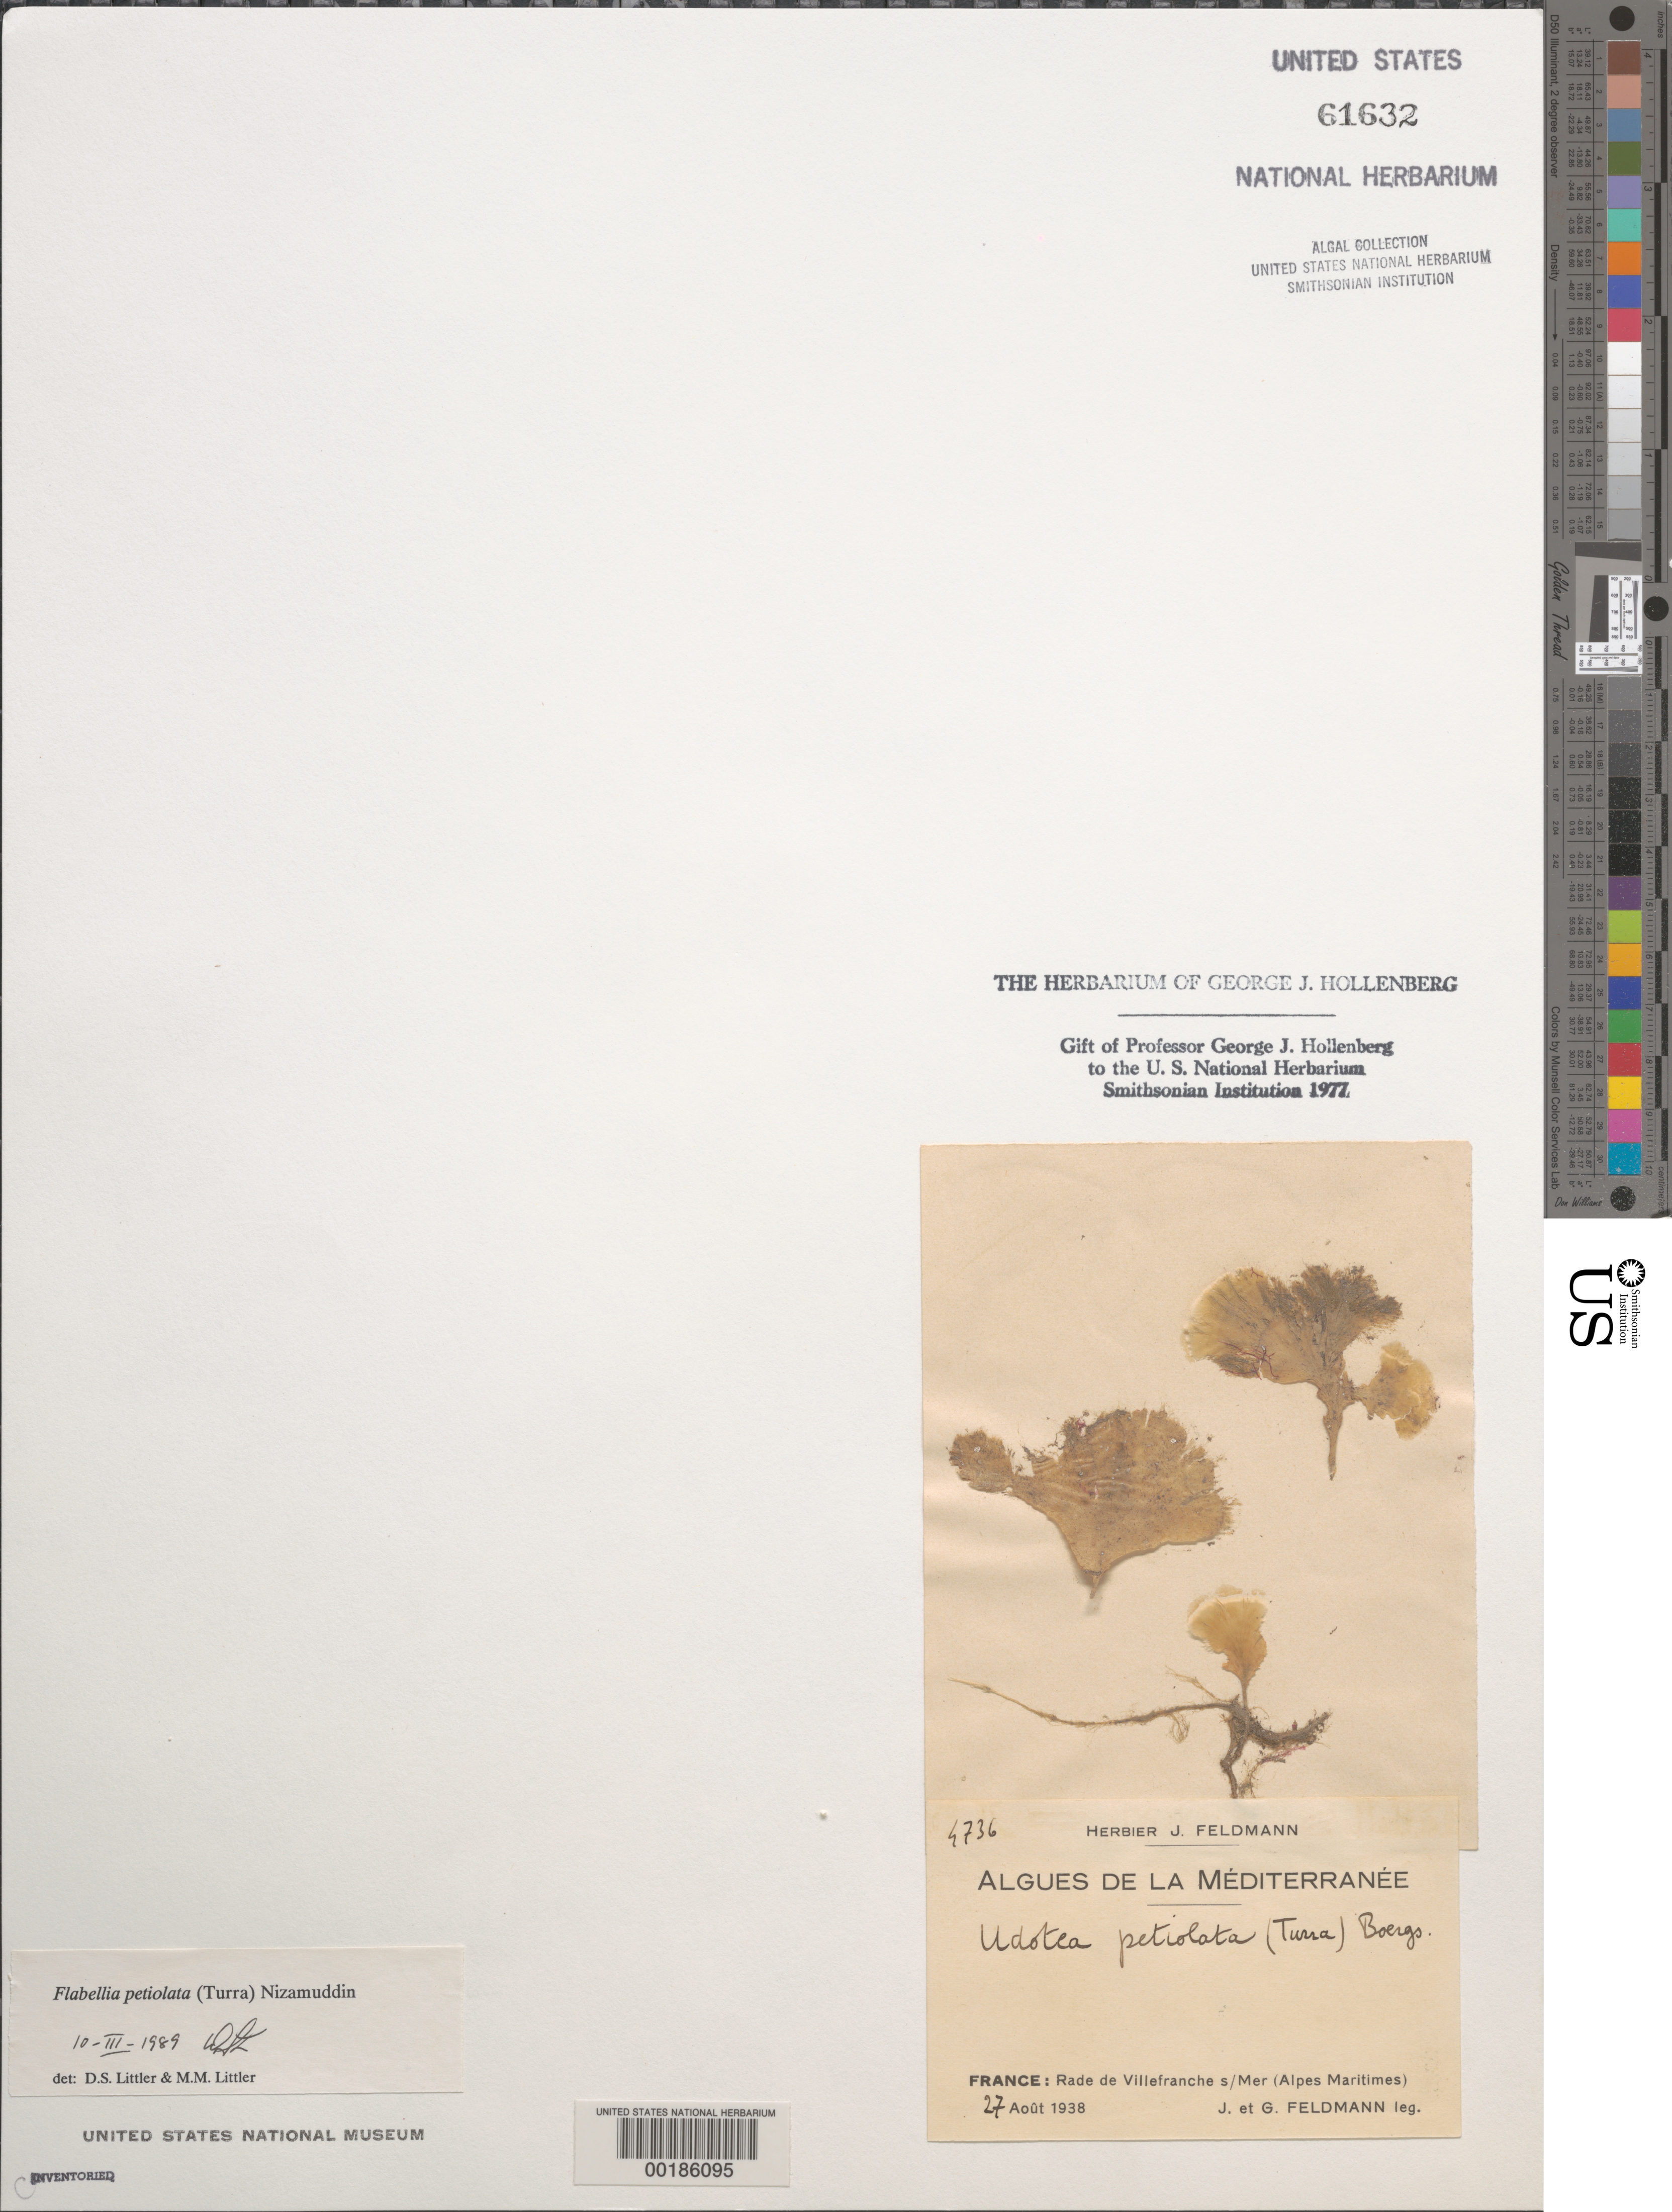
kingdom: Plantae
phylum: Chlorophyta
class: Ulvophyceae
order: Bryopsidales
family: Codiaceae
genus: Flabellia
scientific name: Flabellia petiolata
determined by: Littler, D. S.; Littler, M. M.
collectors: J. Feldmann & G. Feldmann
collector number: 4736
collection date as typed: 27 Aug 1938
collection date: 1938-08-27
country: France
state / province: Provence-Alpes-Côte d'Azur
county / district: Alpes-Maritimes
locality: Villefranche sur Mer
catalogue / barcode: US 61632